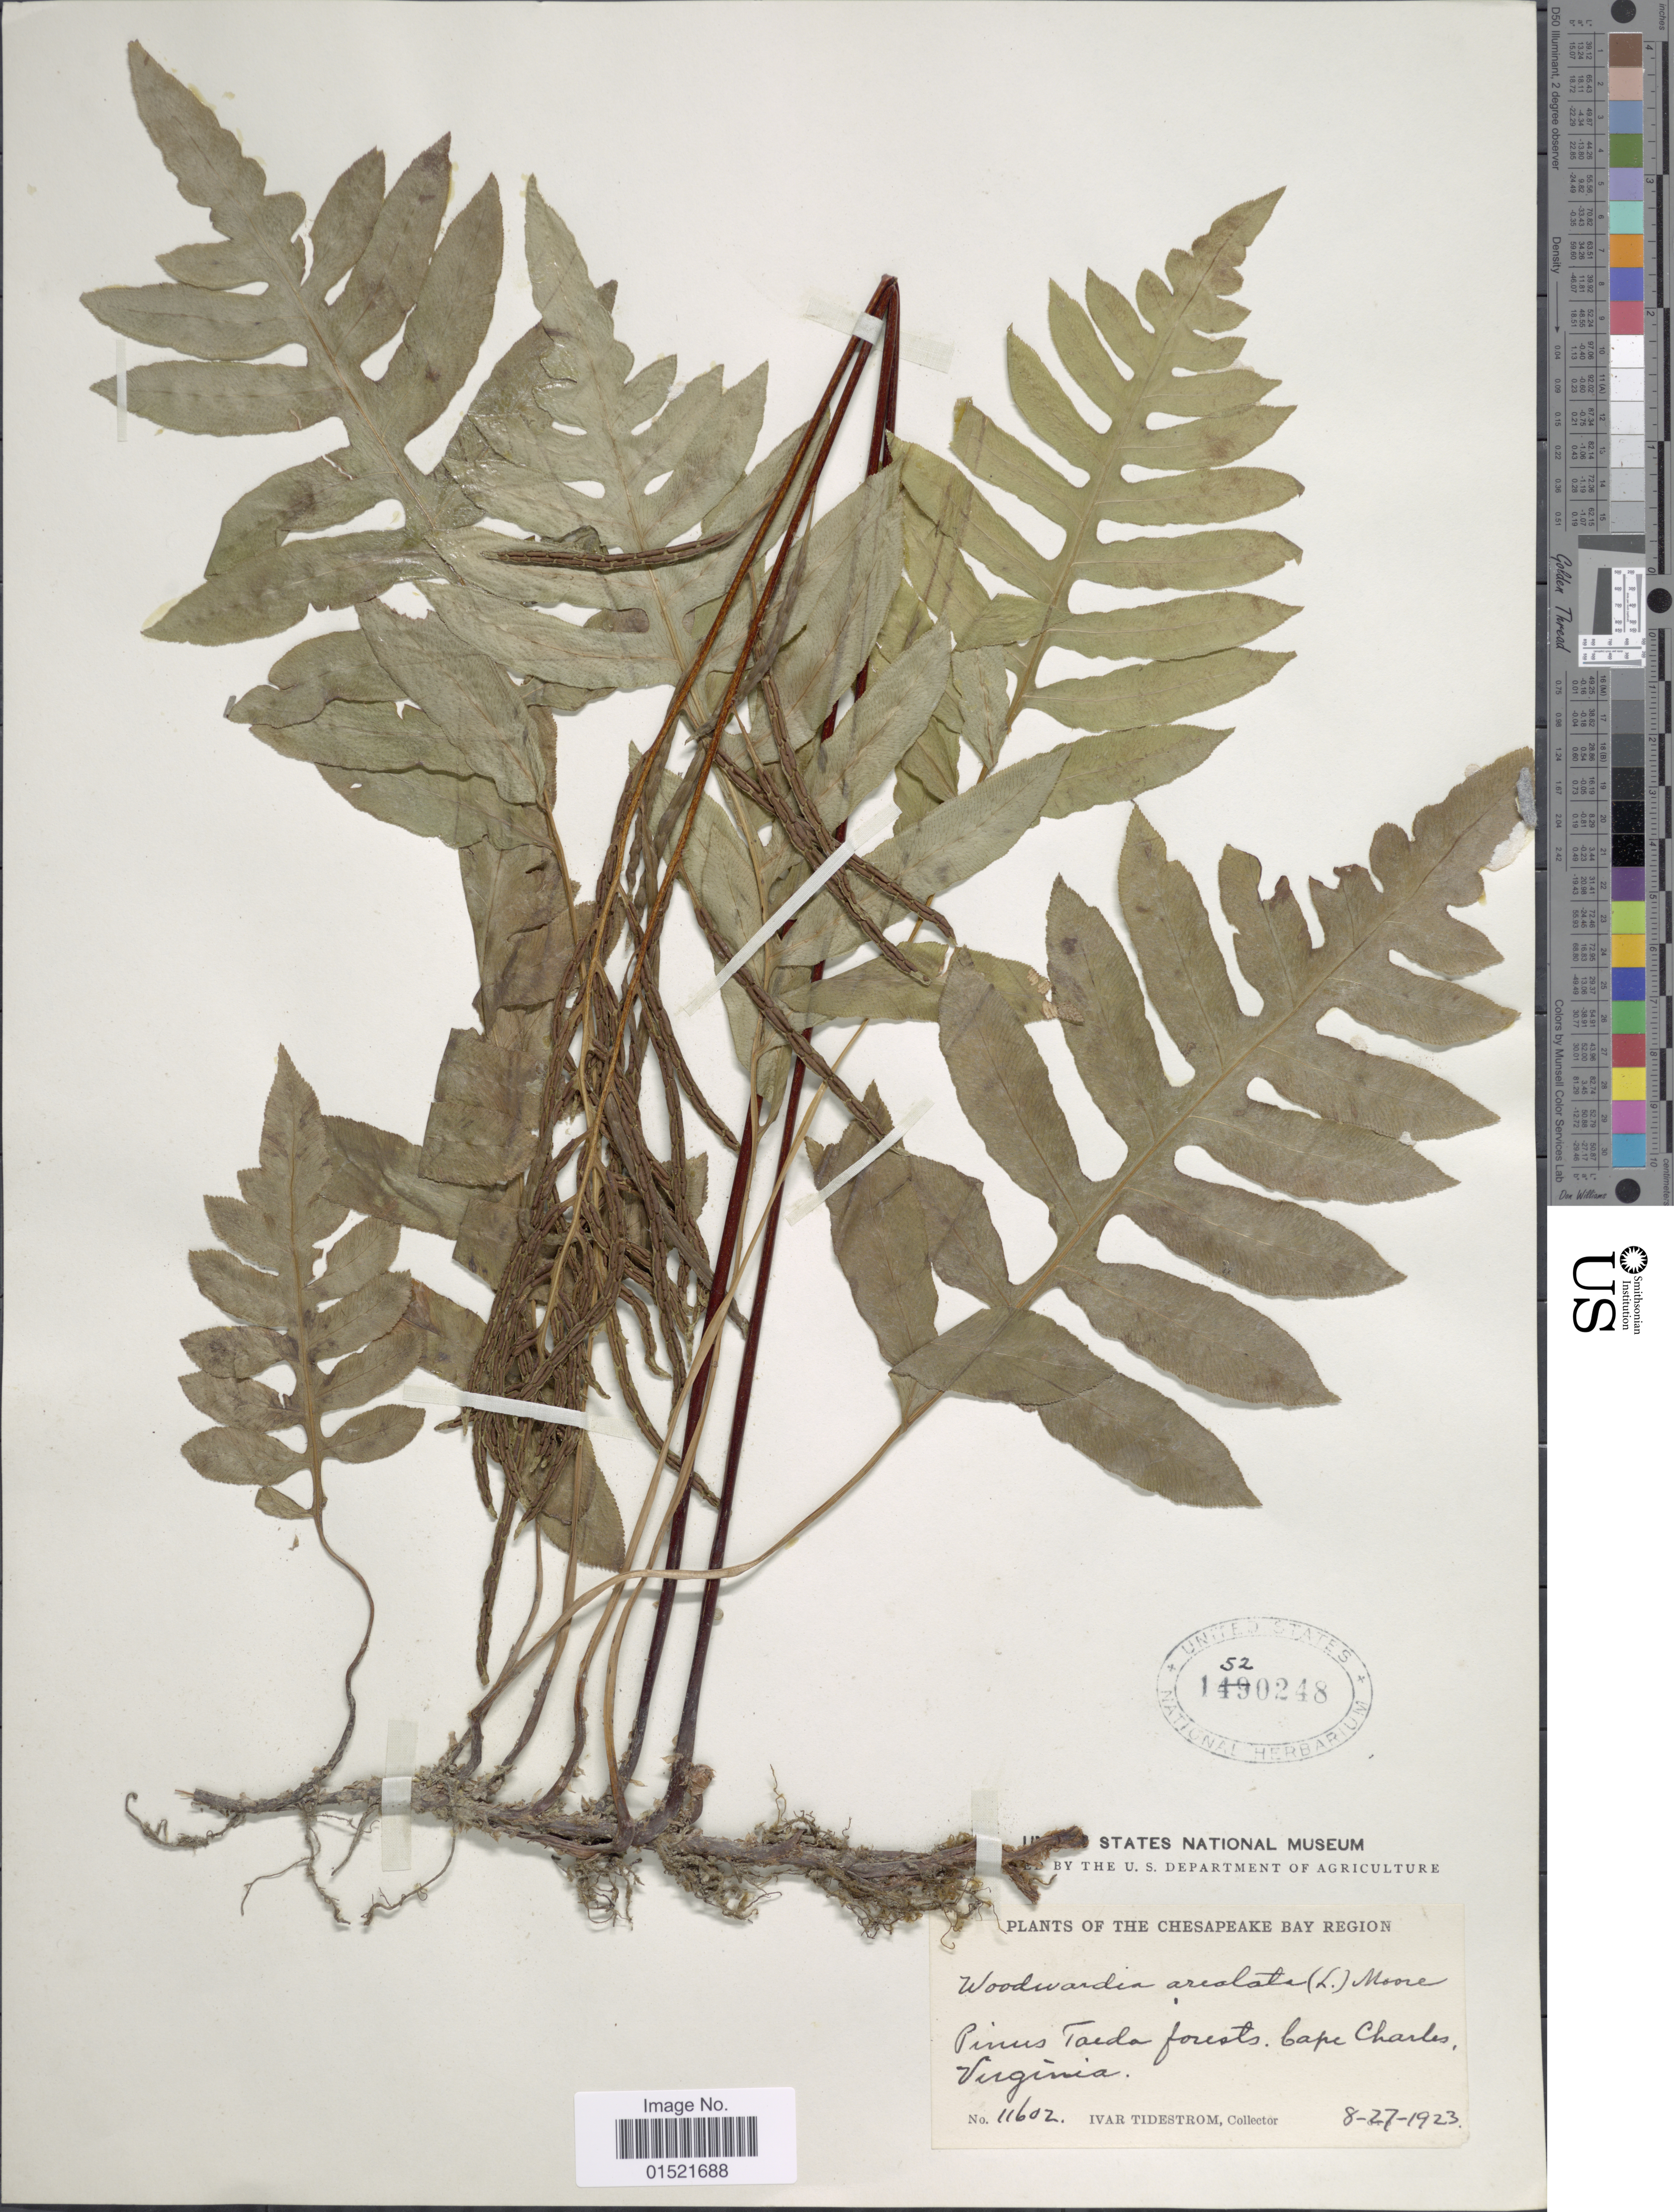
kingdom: Plantae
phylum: Tracheophyta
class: Polypodiopsida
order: Polypodiales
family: Blechnaceae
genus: Woodwardia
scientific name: Woodwardia areolata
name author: (L.) T. Moore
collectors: I. F. Tidestrom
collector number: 11602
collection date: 1923-08-27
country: United States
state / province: Virginia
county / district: Northampton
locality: Chesapeake Bay Region, Pinus taeda forests, Cape Charles.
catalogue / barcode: US 1520248